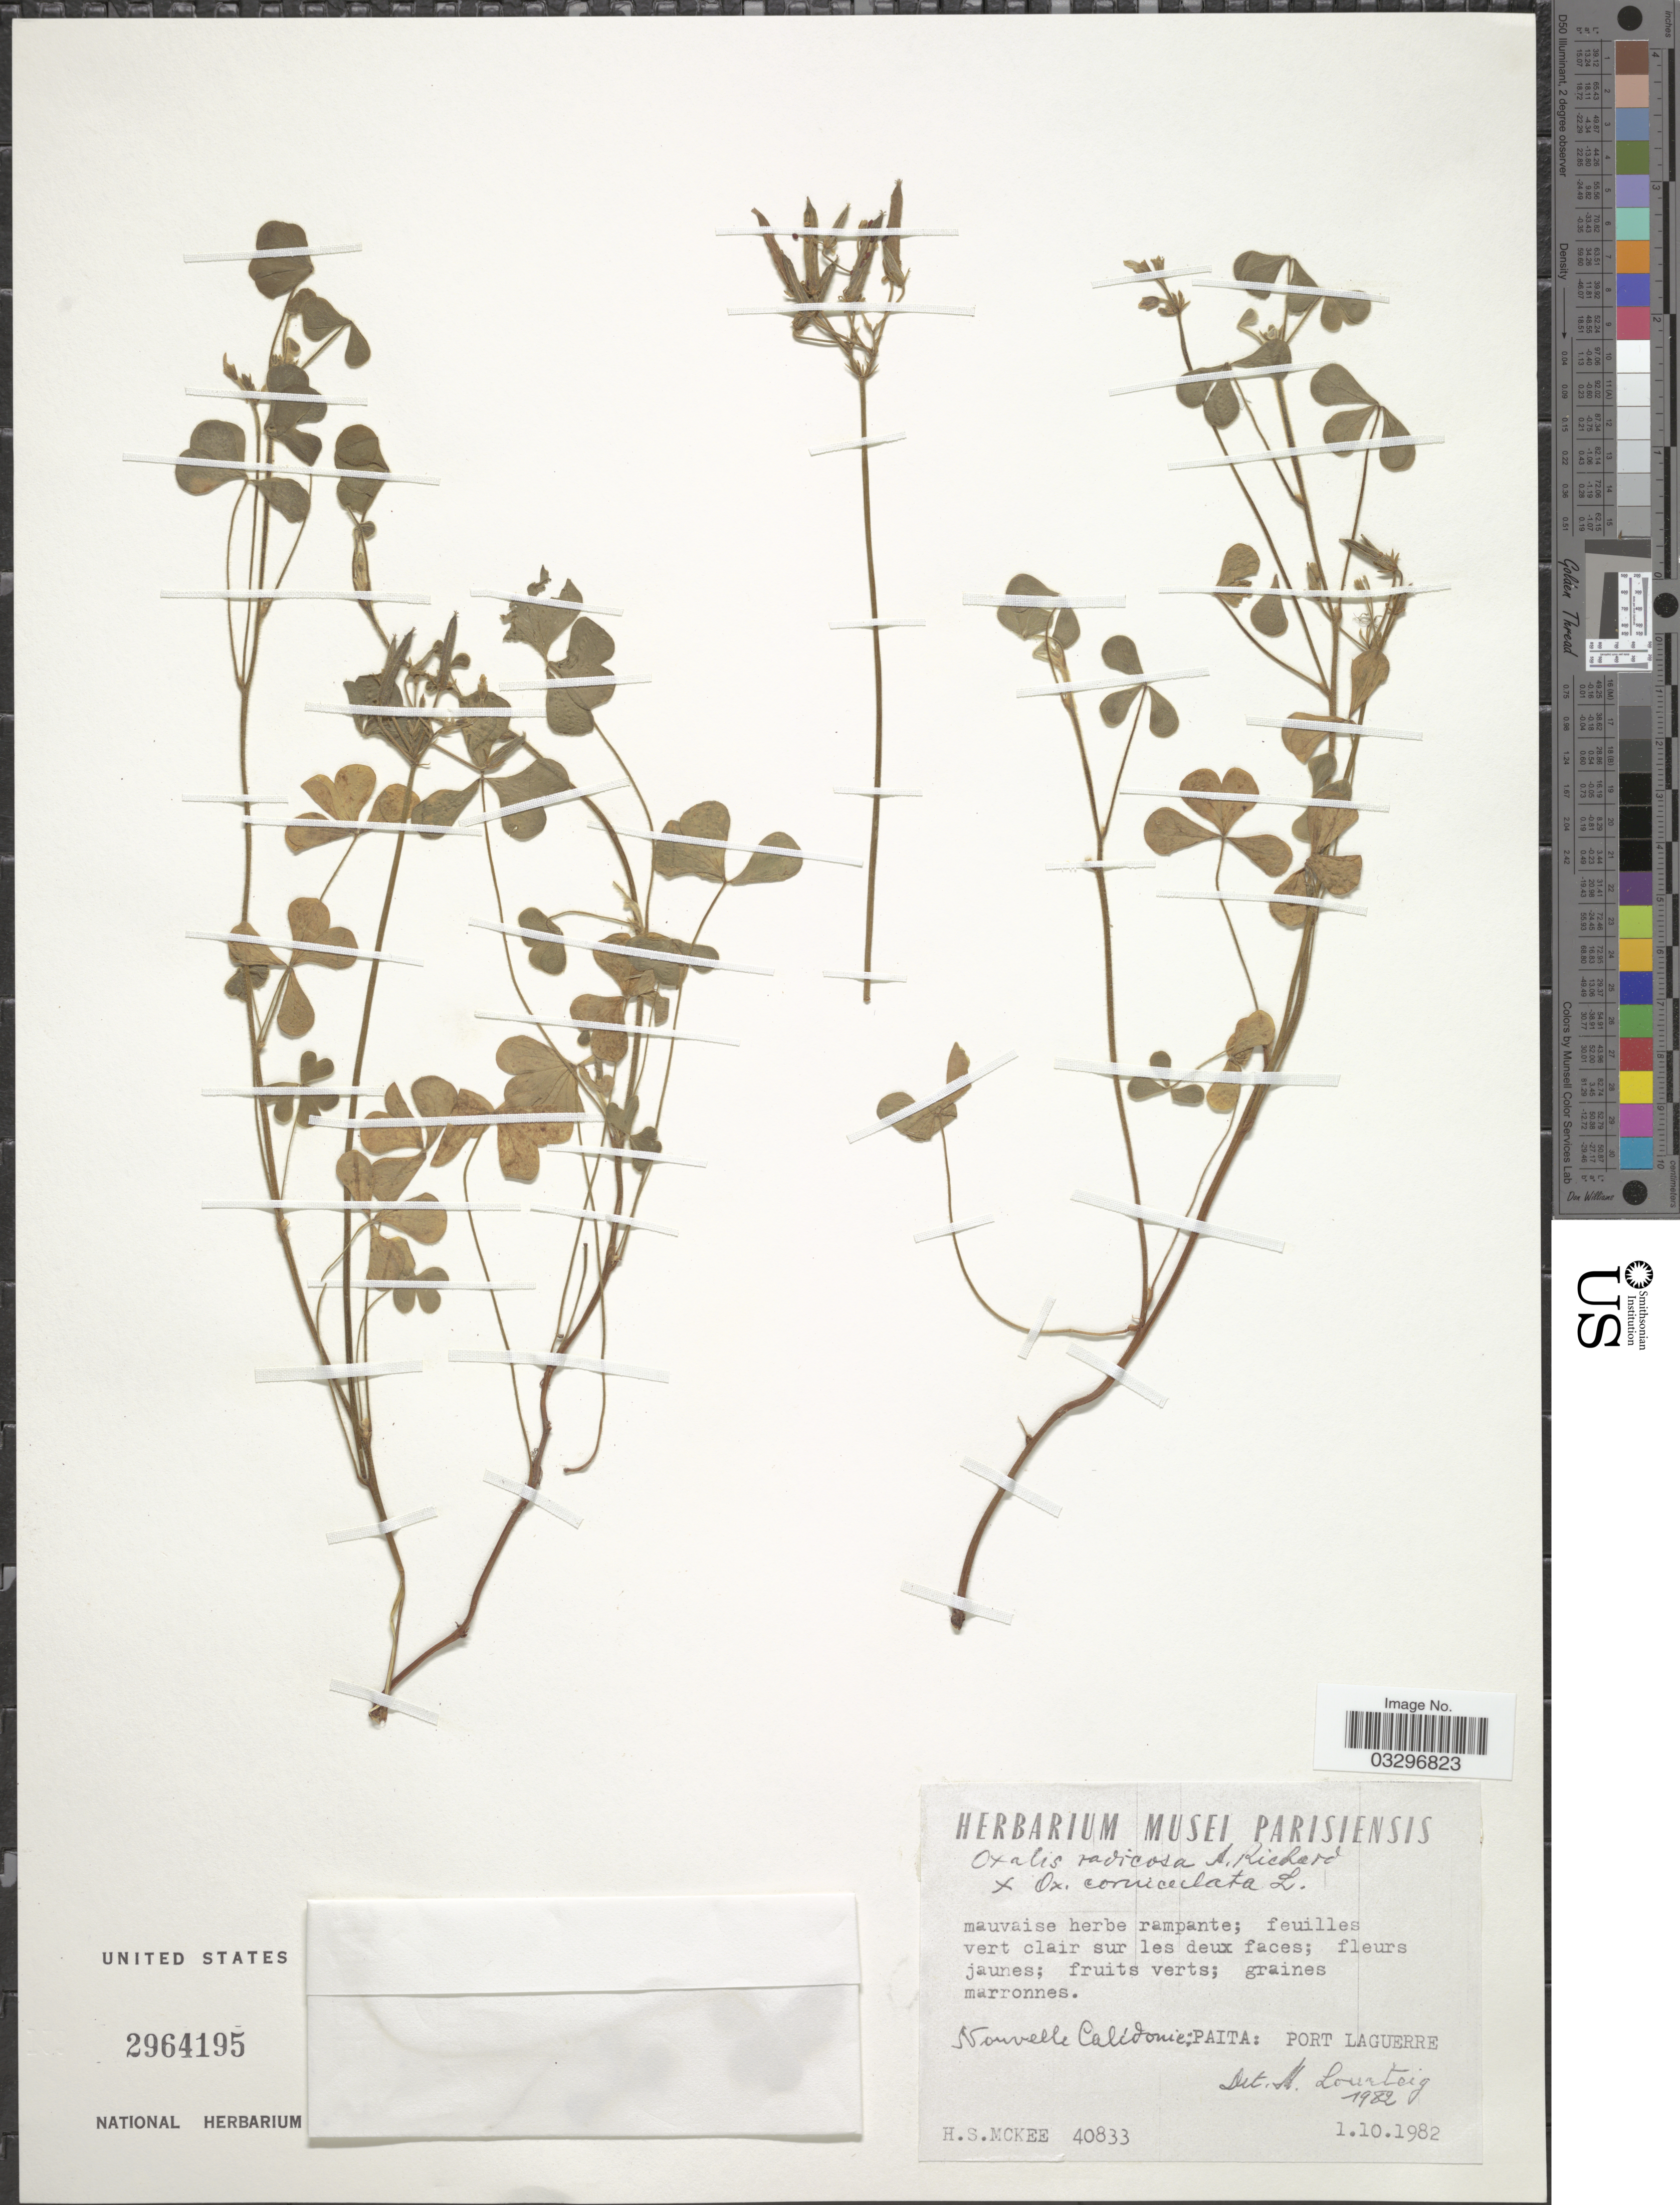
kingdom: Plantae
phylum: Tracheophyta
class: Magnoliopsida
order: Oxalidales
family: Oxalidaceae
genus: Oxalis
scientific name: Oxalis radicosa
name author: A. Rich.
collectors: H. S. McKee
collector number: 40833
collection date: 1982-10-01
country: New Caledonia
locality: Nouvelle Calédonie: Paita: Port Laguerre.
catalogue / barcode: US 2964195